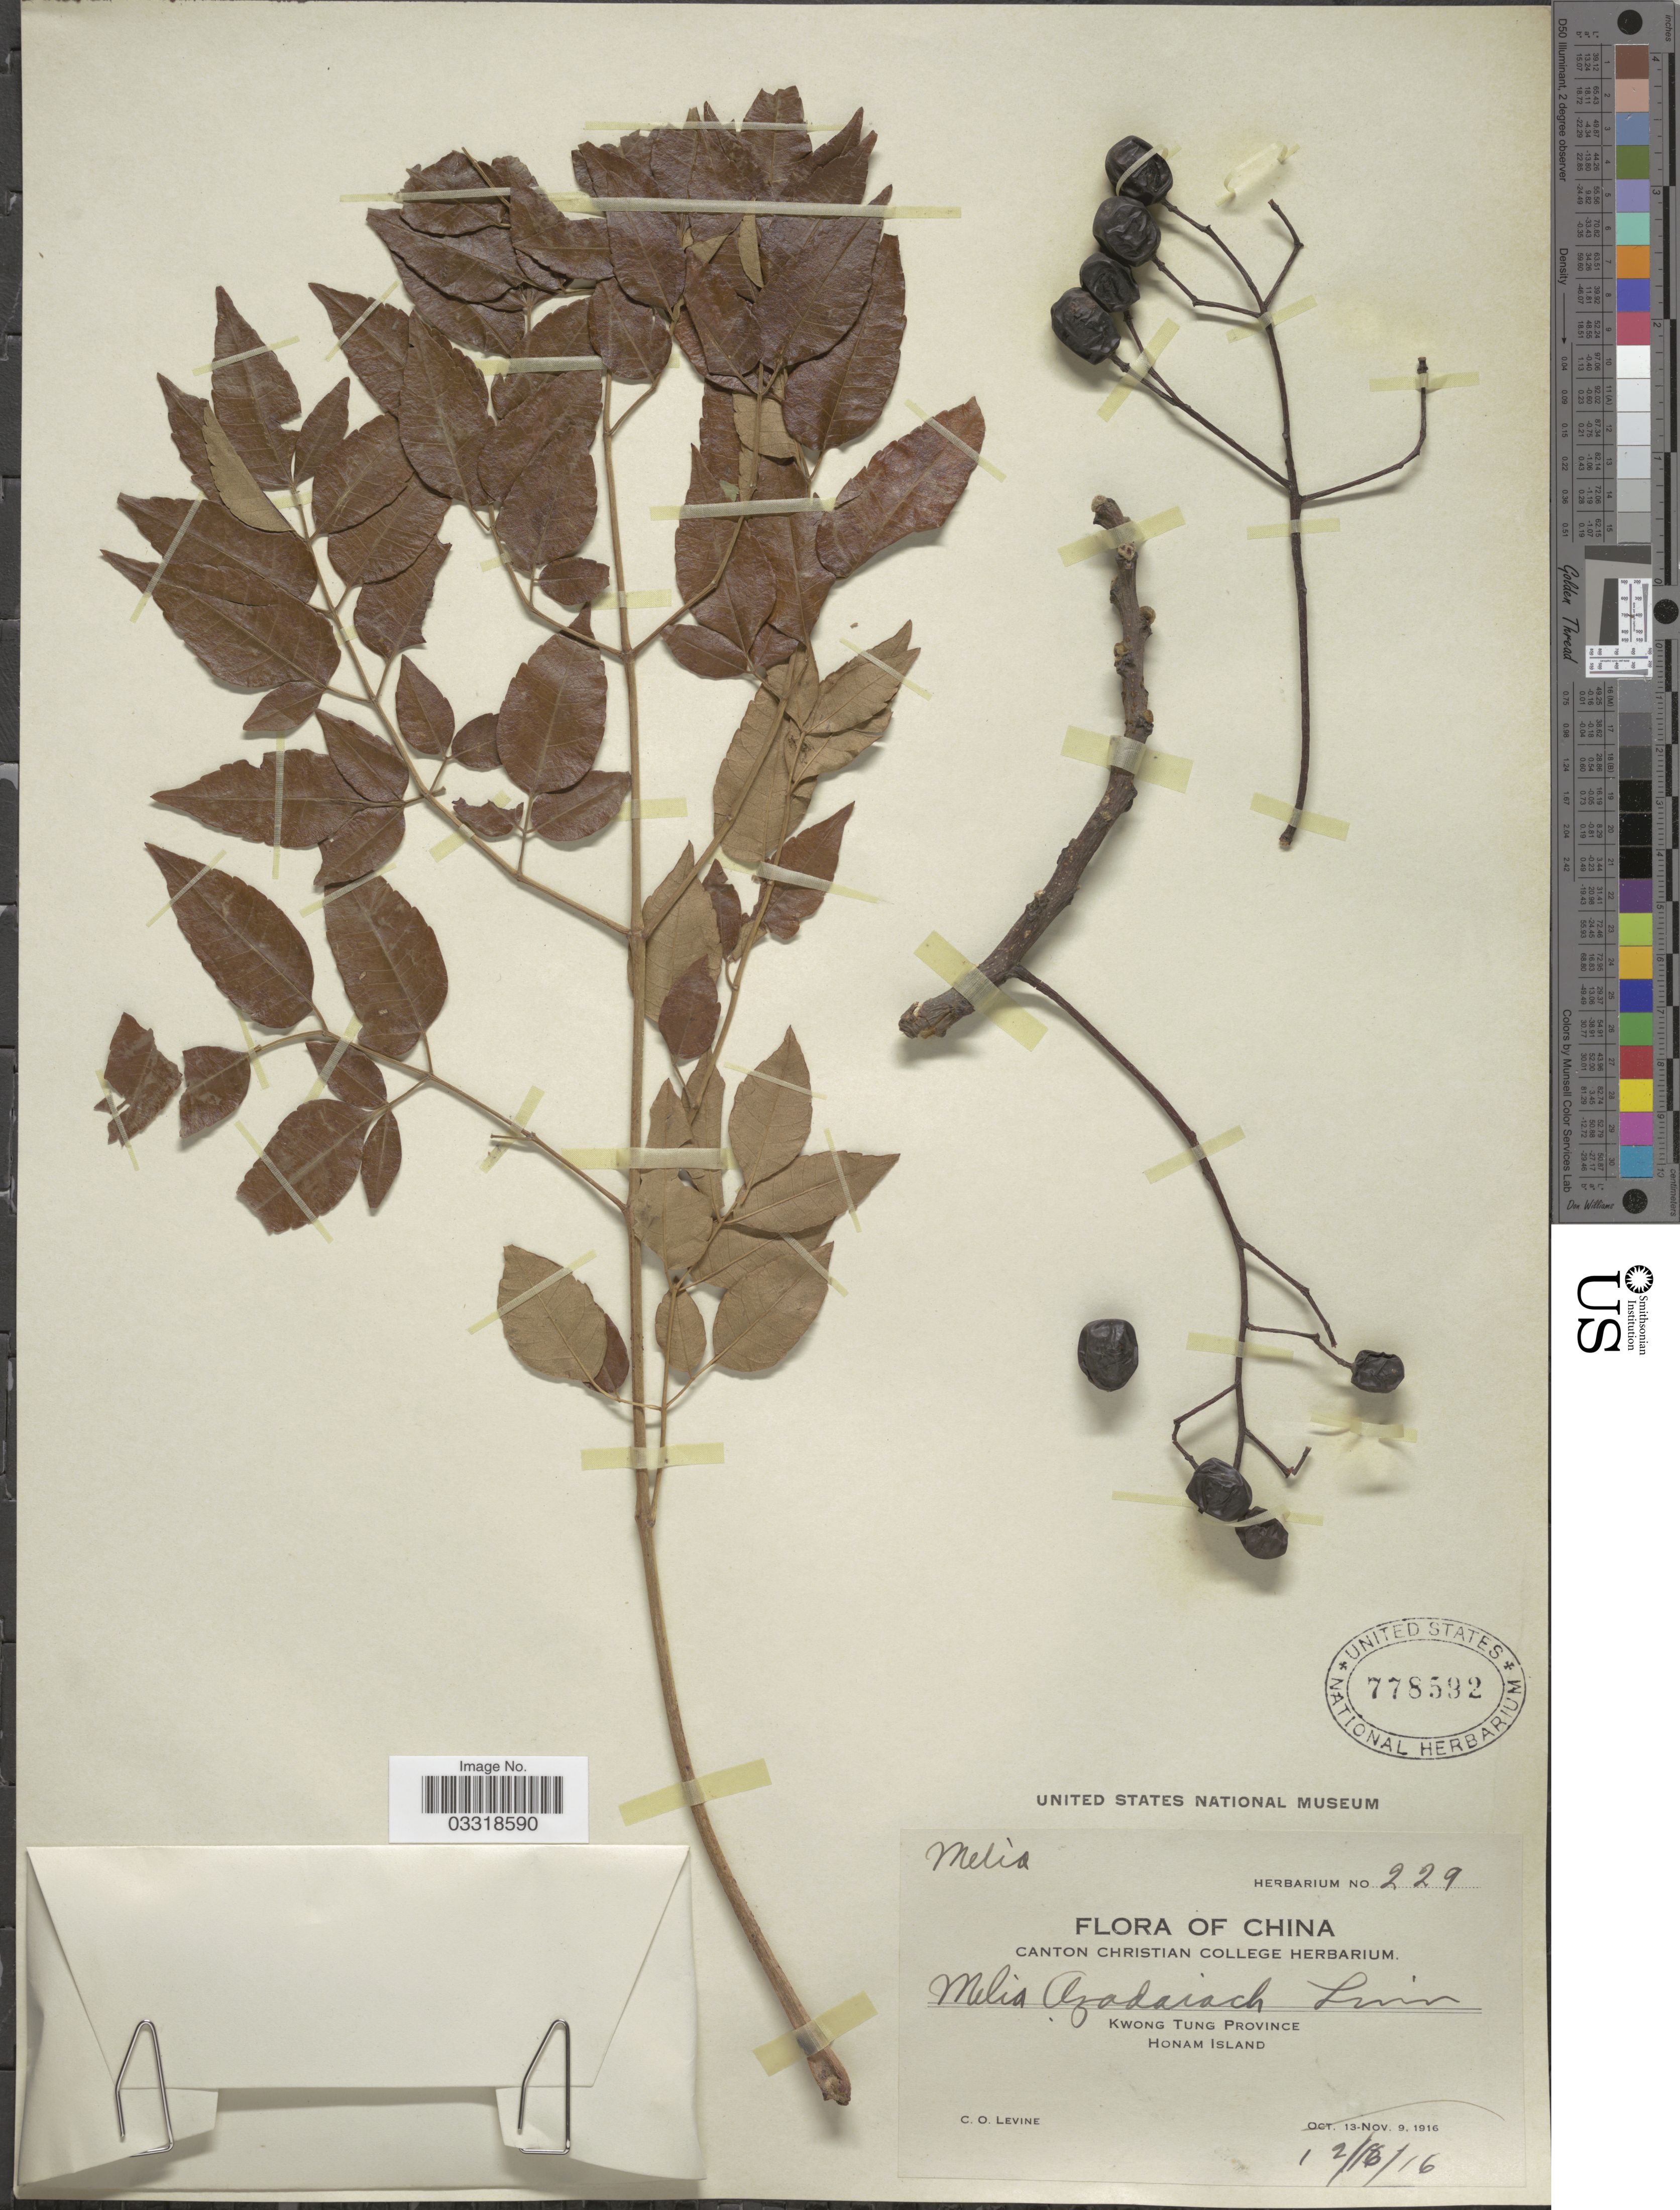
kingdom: Plantae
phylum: Tracheophyta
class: Magnoliopsida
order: Sapindales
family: Meliaceae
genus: Melia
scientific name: Melia azedarach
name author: L.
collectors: C. O. Levine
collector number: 229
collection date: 1916-11-12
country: China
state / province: Guangdong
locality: Kwong Tung Province. Honam Island.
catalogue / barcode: US 778592